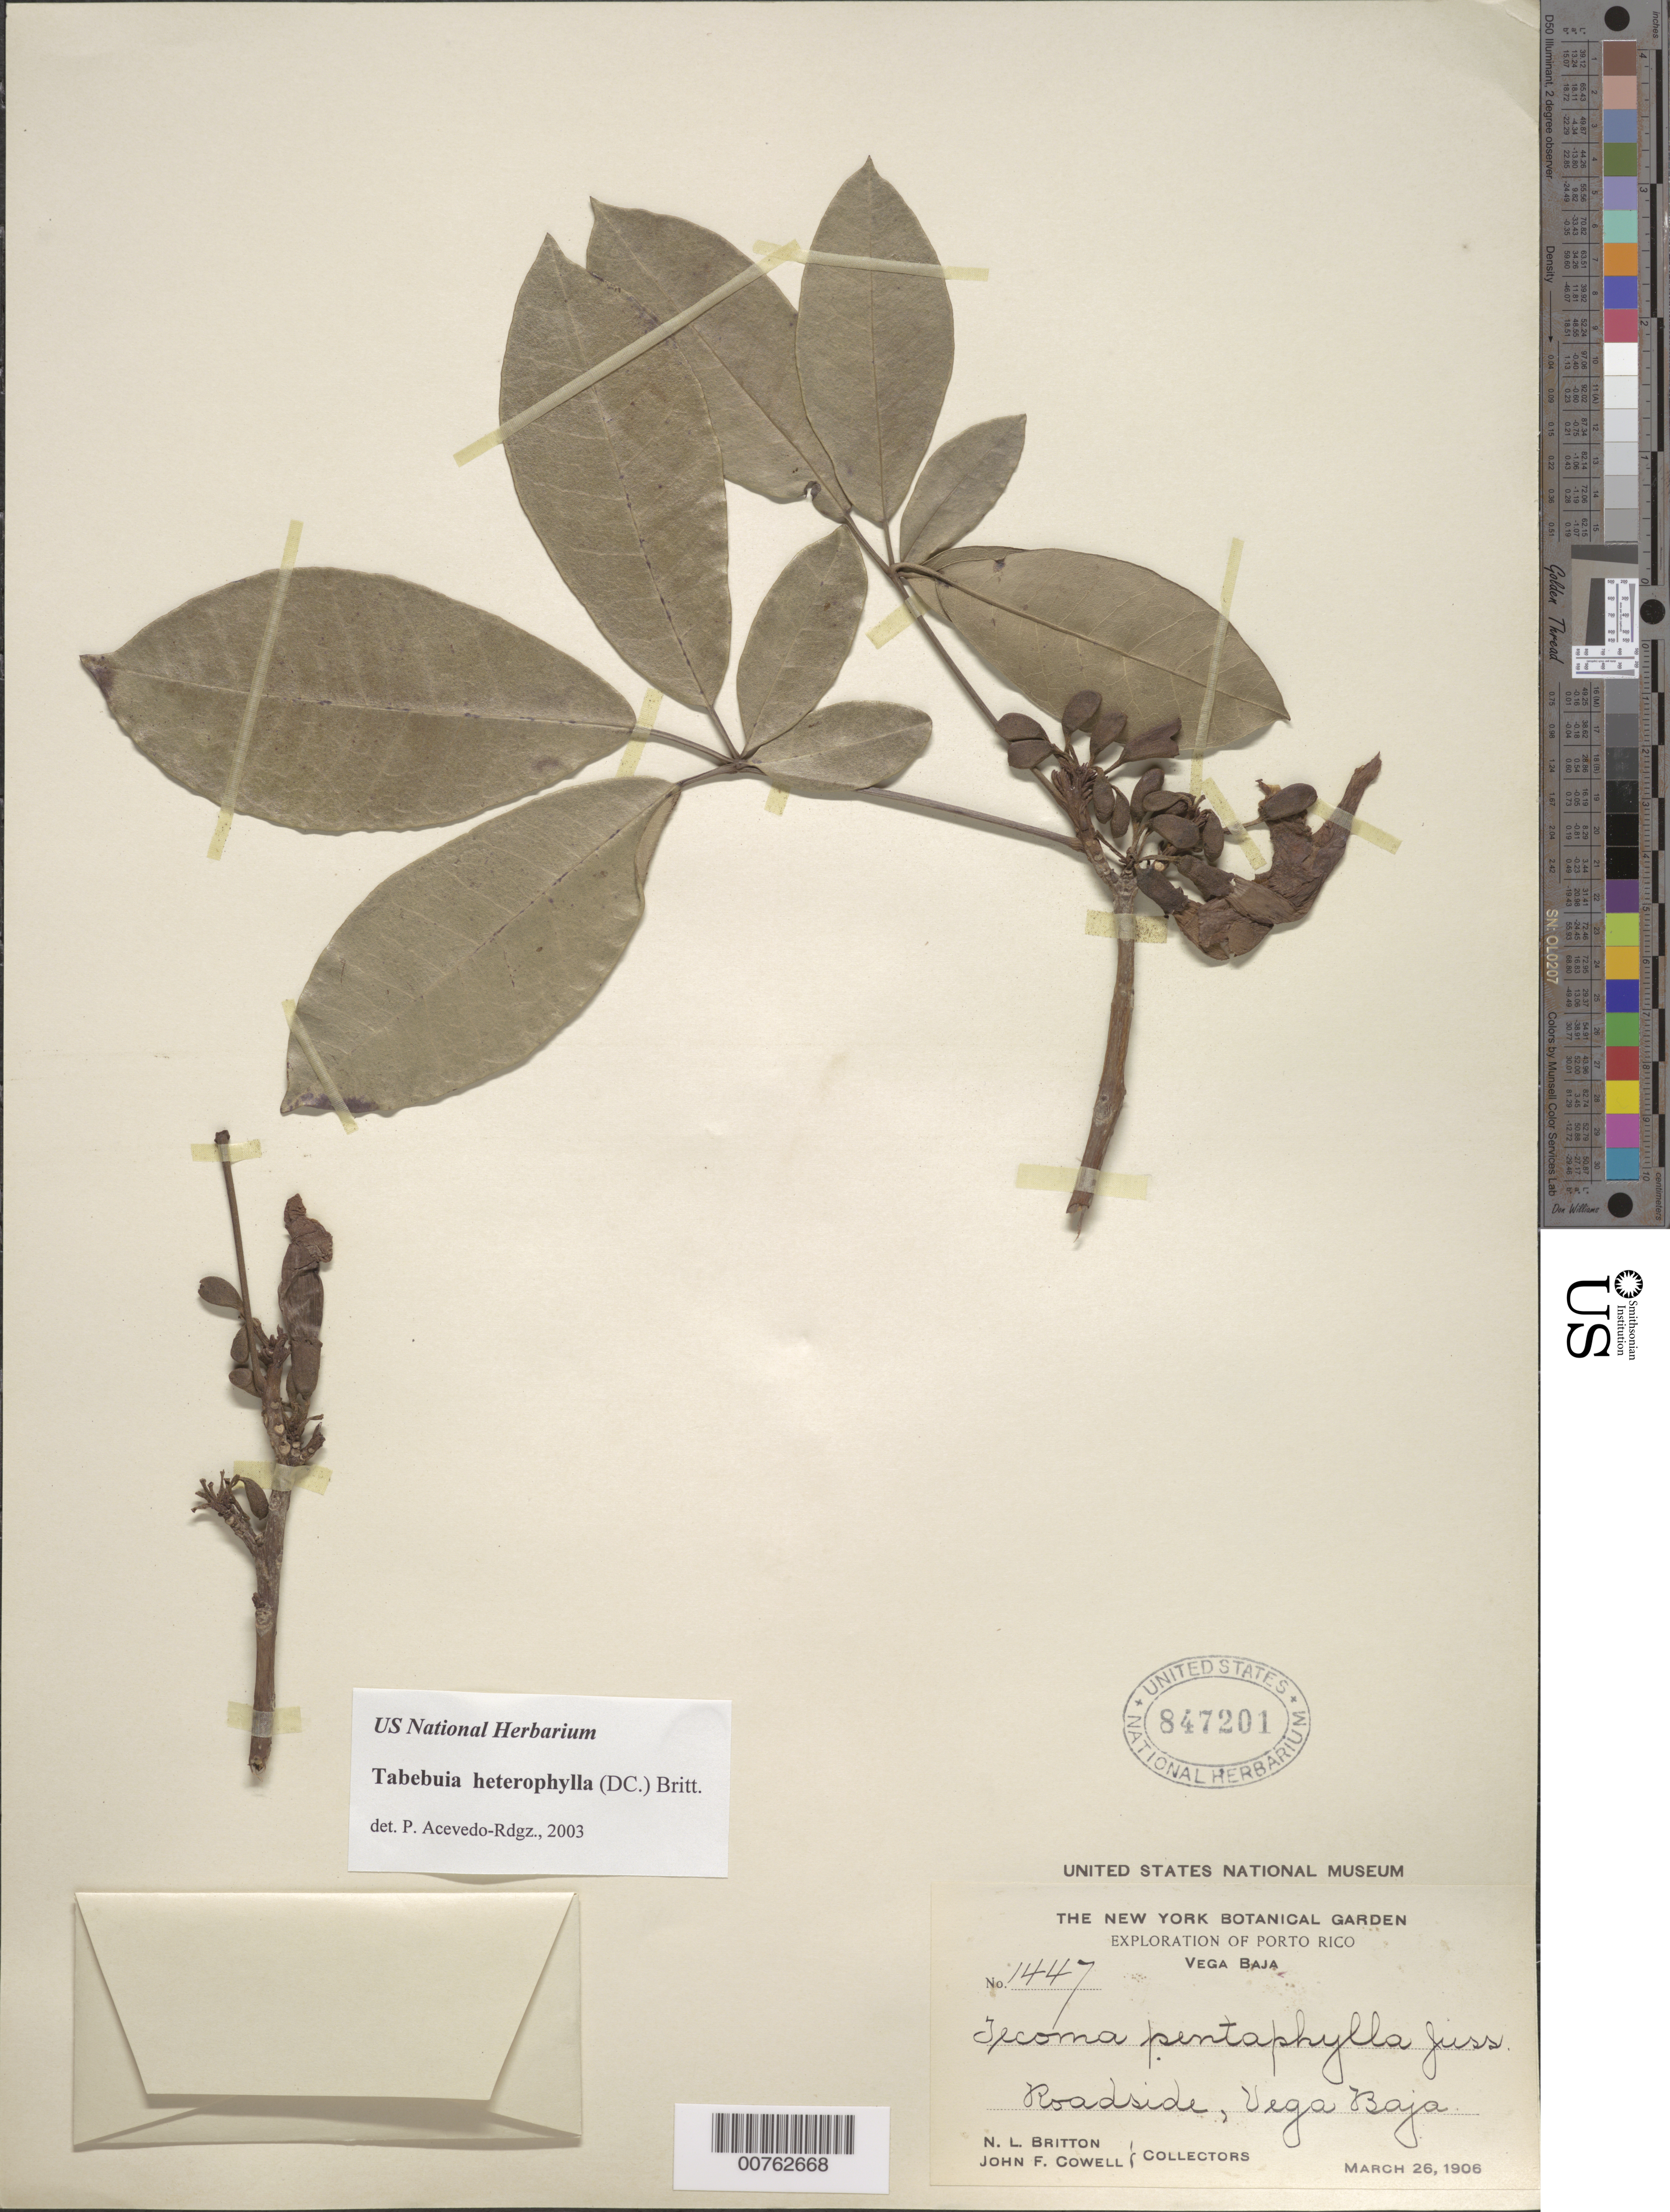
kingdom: Plantae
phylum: Tracheophyta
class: Magnoliopsida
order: Lamiales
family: Bignoniaceae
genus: Tabebuia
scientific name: Tabebuia heterophylla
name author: (DC.) Britton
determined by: Acevedo-Rodríguez, P., (BOT), Smithsonian Institution - National Museum of Natural History (UNITED STATES)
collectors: N. Britton & J. F. Cowell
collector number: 1447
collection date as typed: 26 Mar 1906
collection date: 1906-03-26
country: Puerto Rico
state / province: Vega Baja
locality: Vega Baja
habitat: Roadside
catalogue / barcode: US 847201